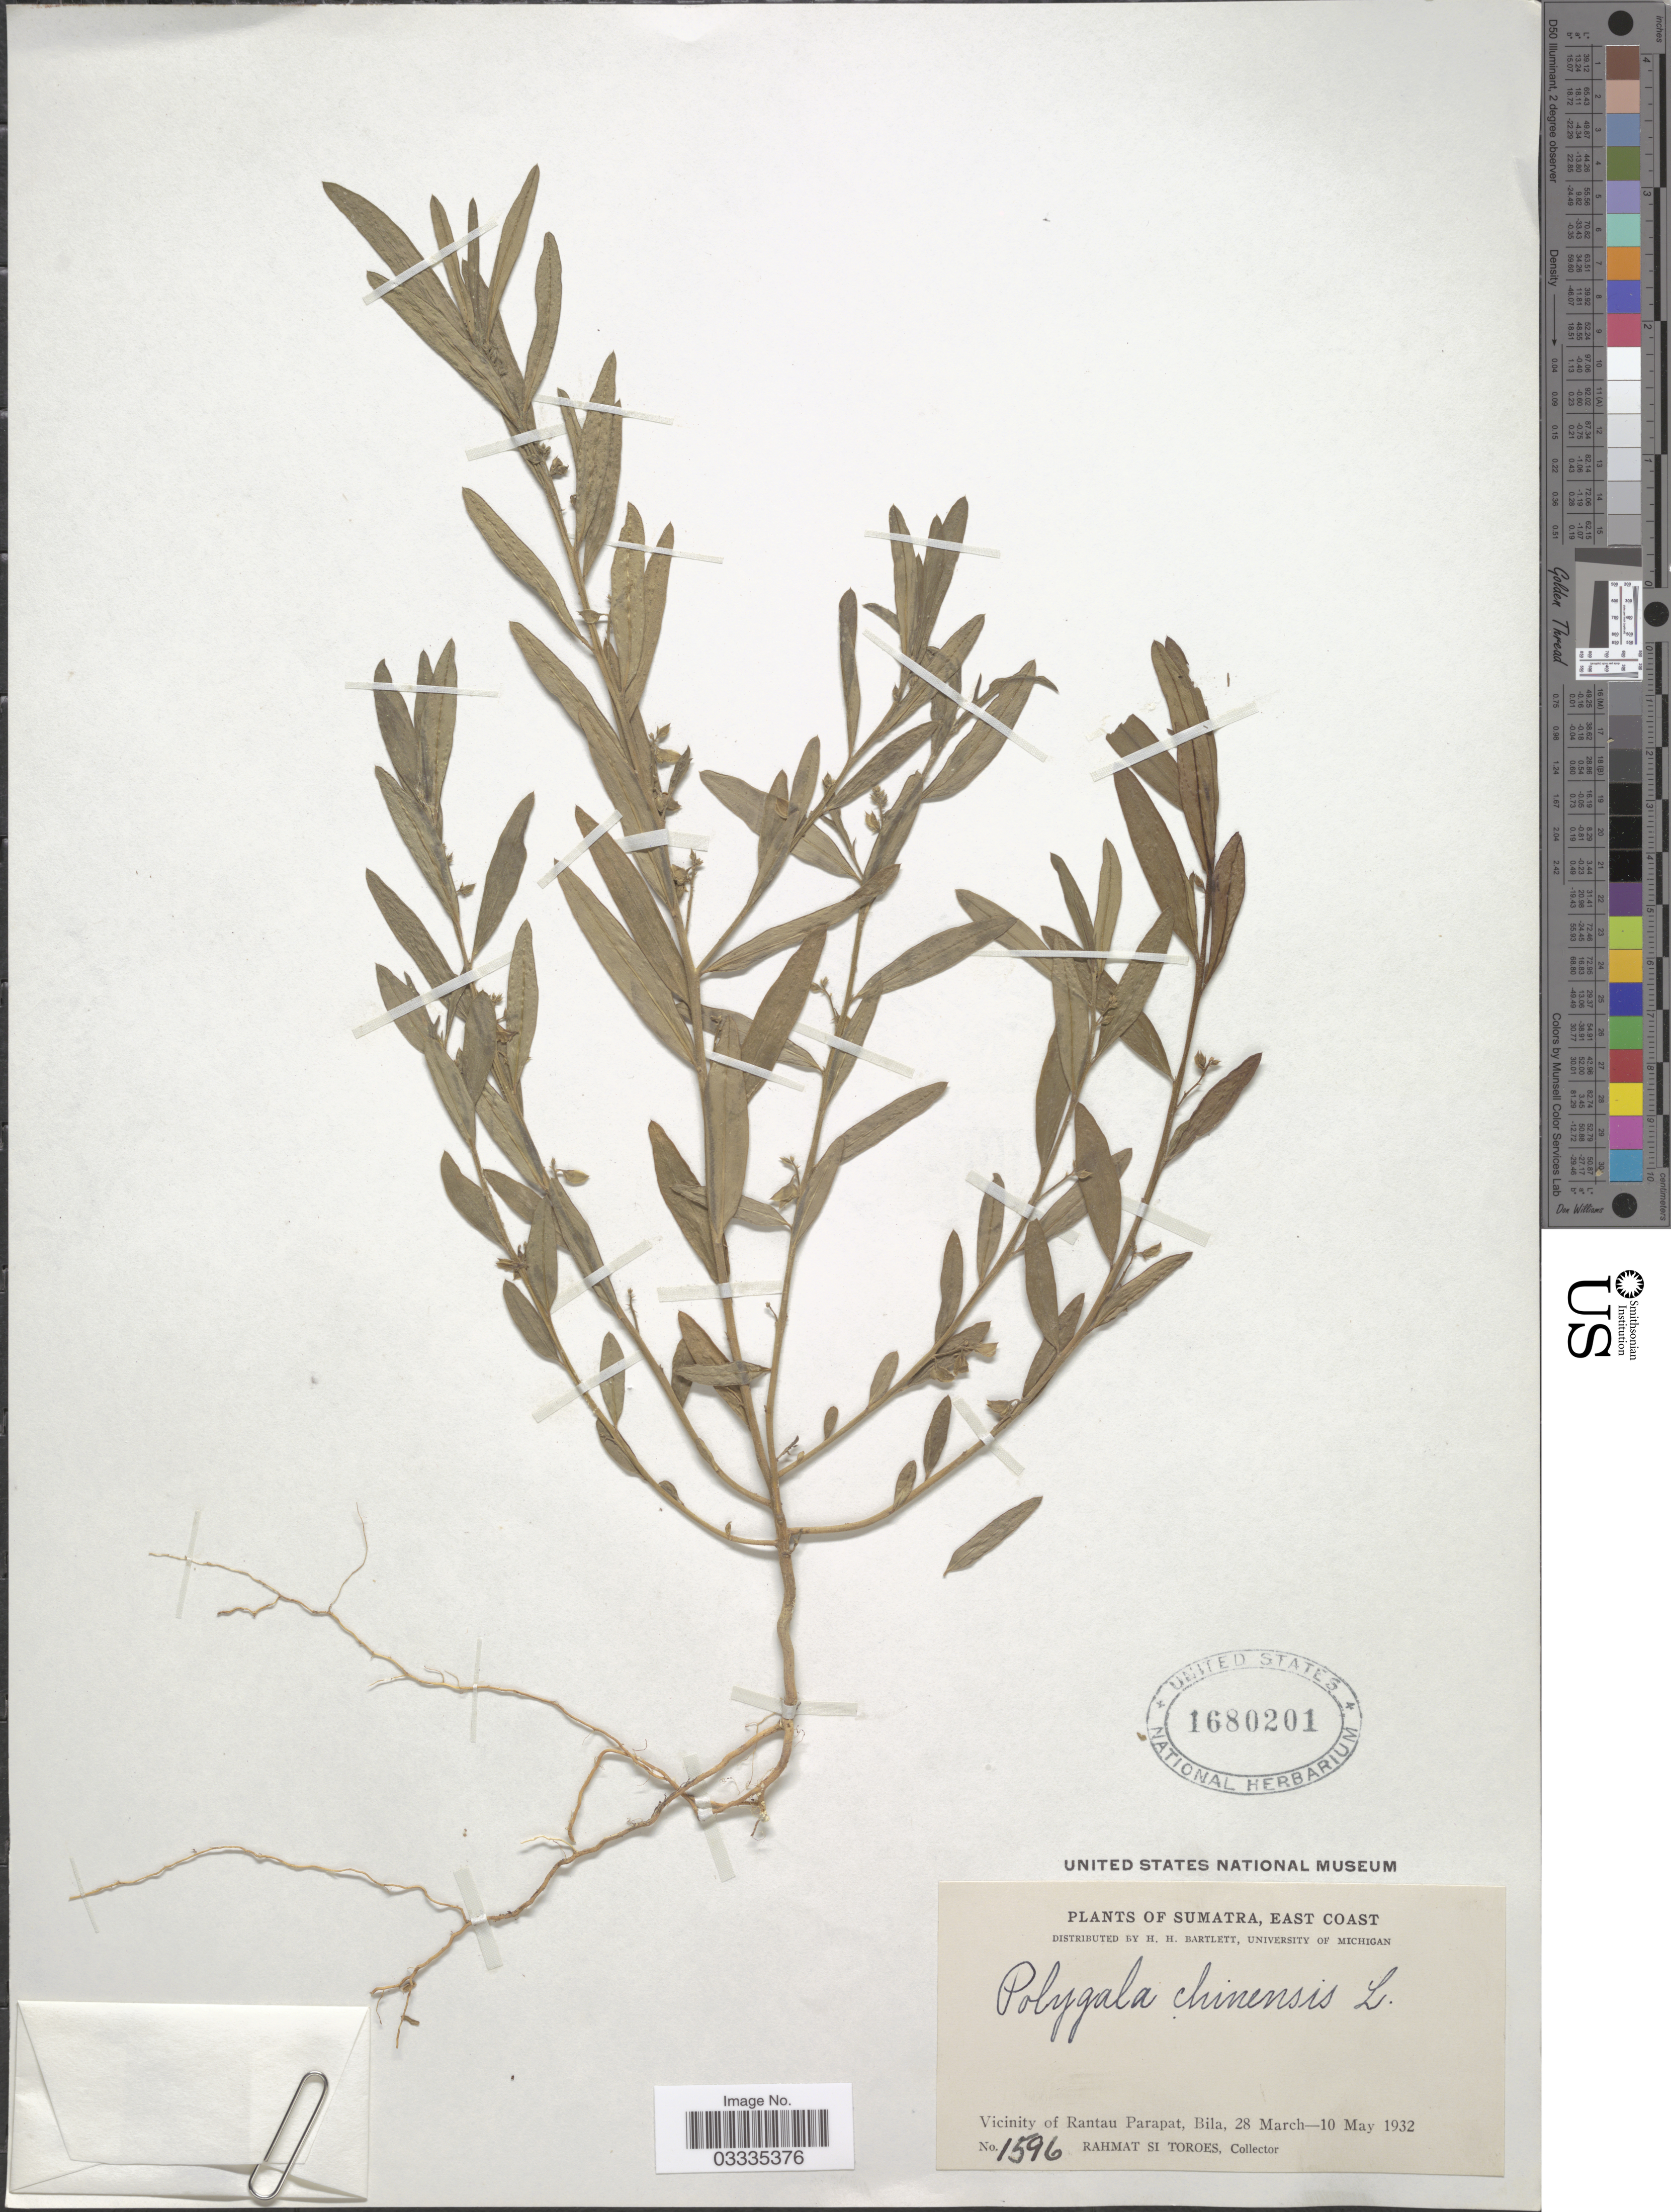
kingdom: Plantae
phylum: Tracheophyta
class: Magnoliopsida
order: Fabales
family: Polygalaceae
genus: Polygala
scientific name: Polygala chinensis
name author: L.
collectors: Rahmat Si Boeea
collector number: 1596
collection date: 1932-03-28/1932-05-10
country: Indonesia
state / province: Sumatra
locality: East Coast. Vicinity of Rantau Parapat, Bila.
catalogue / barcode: US 1680201